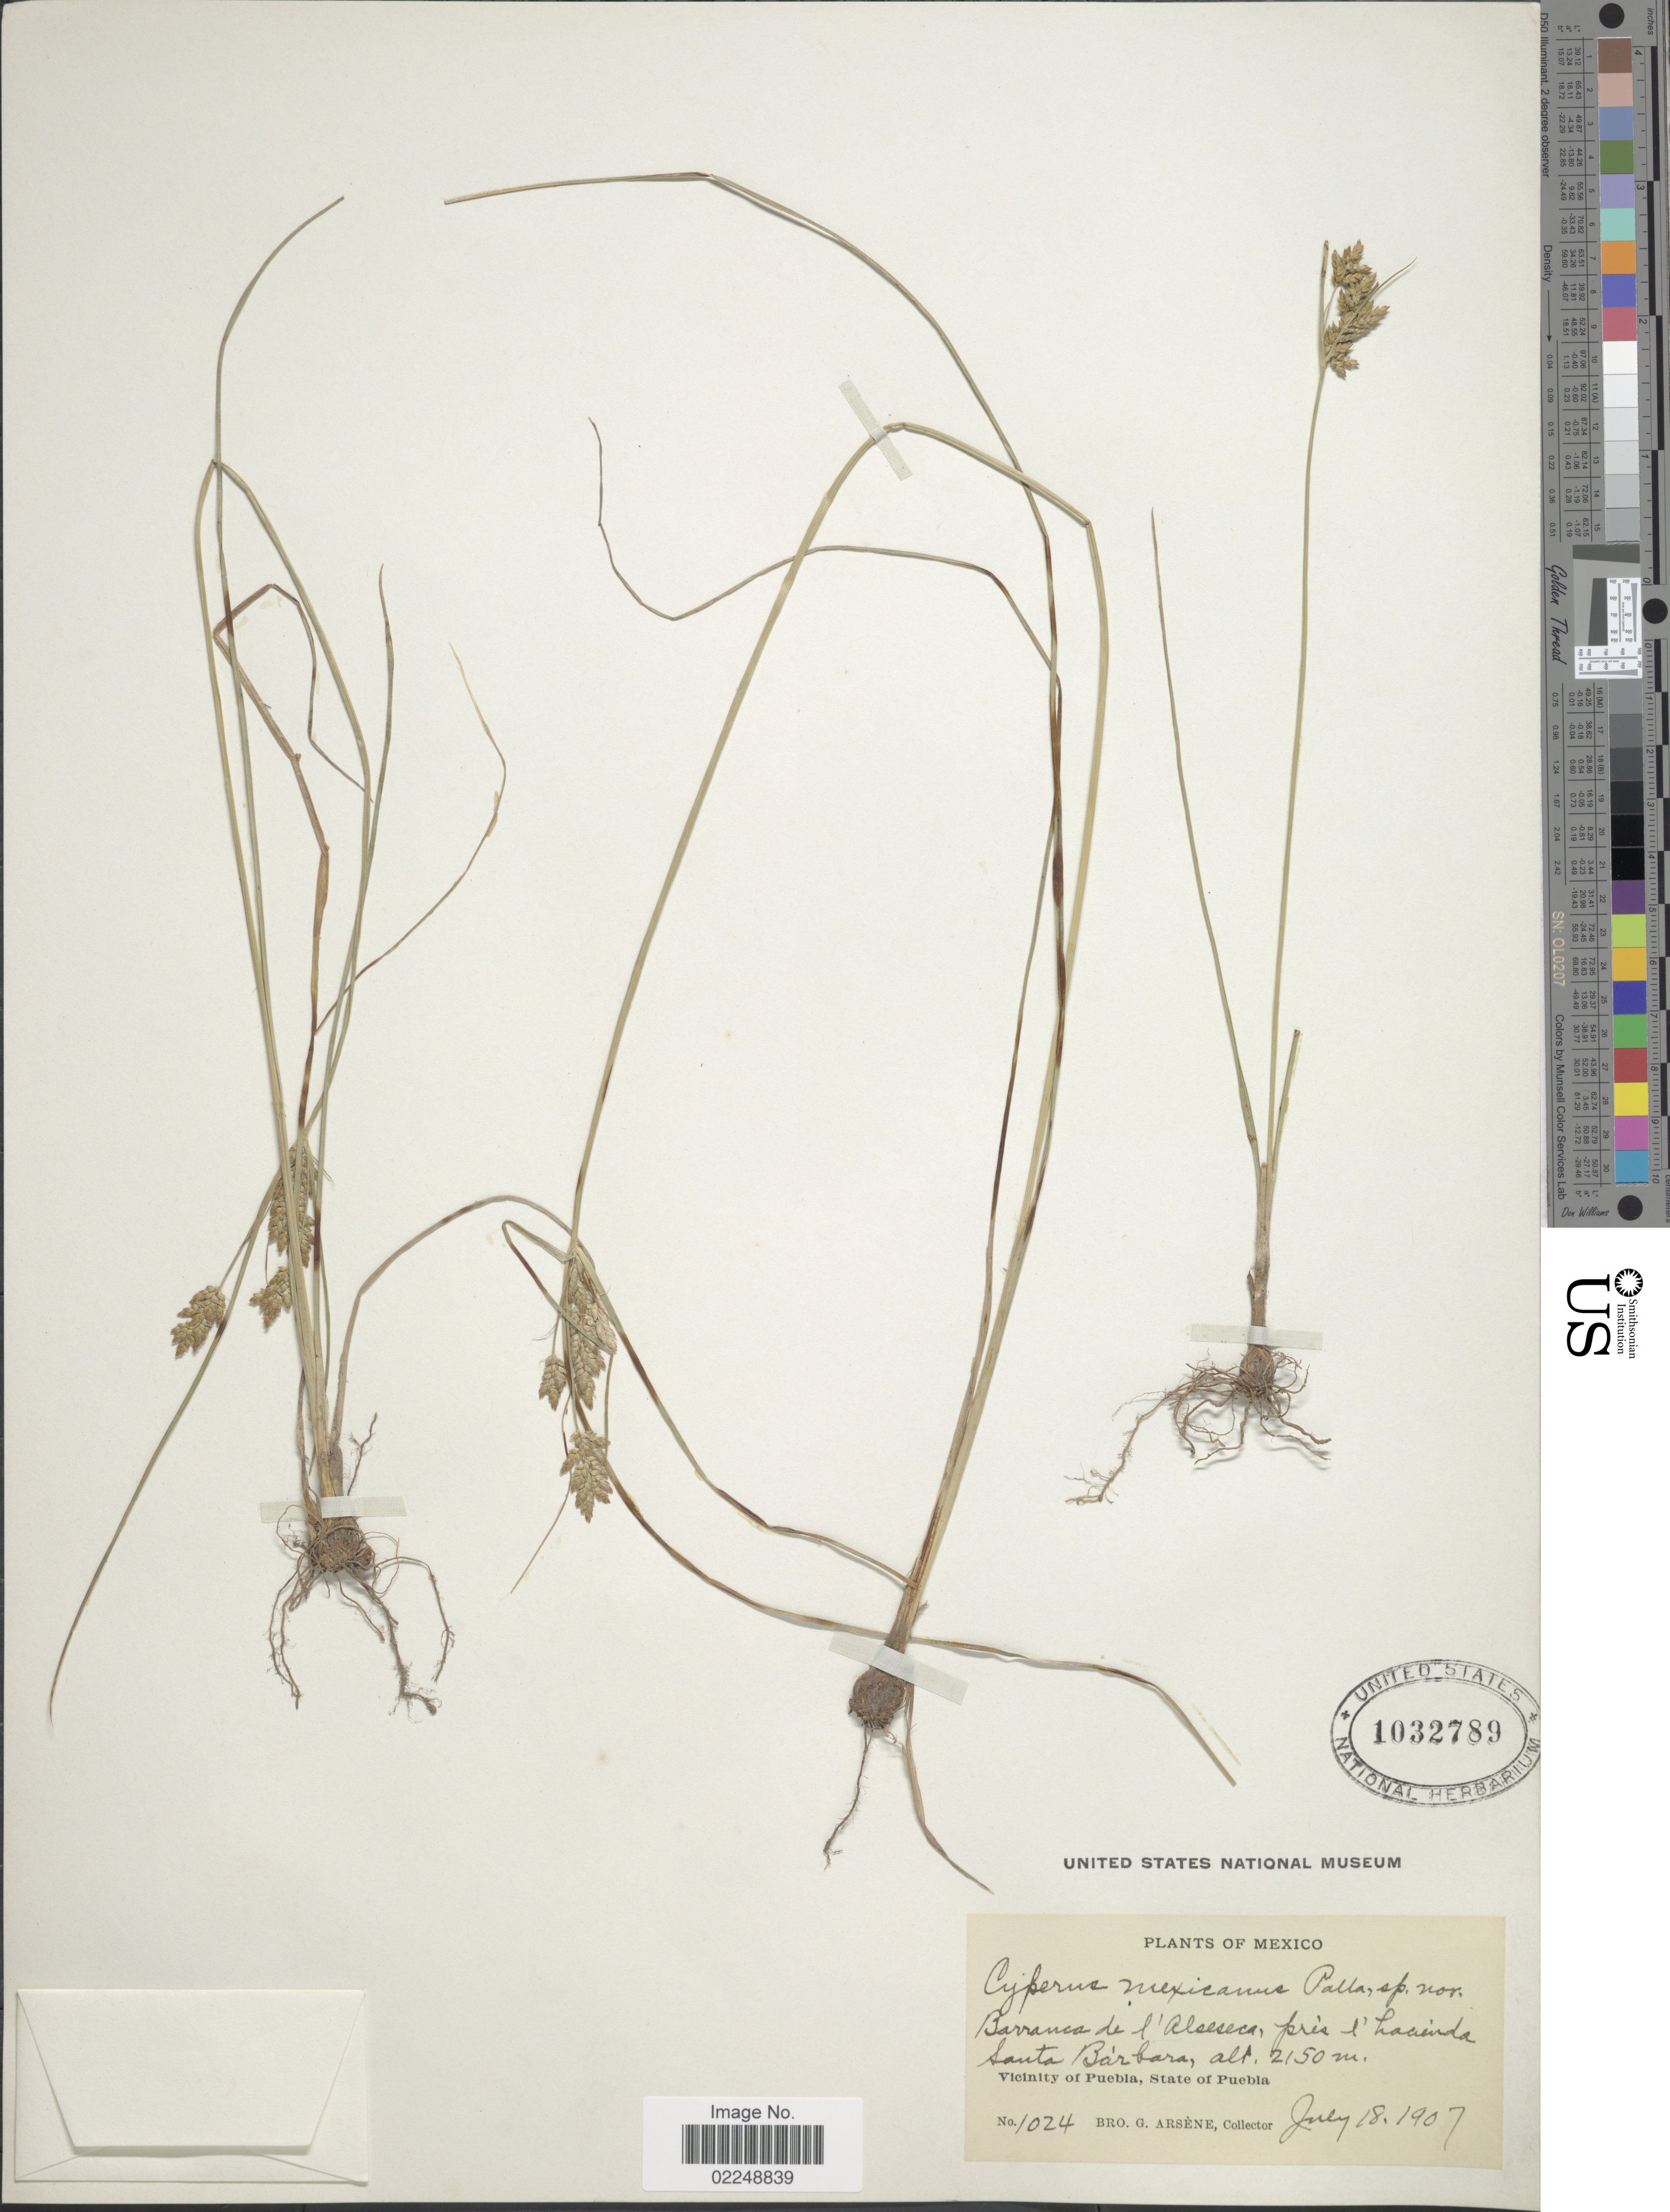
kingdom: Plantae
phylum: Tracheophyta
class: Liliopsida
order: Poales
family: Cyperaceae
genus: Cyperus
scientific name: Cyperus fendlerianus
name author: Boeckeler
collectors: Bro. G. Arsène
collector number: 1024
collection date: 1907-07-18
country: Mexico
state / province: Puebla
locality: Barranca de l'Alseseca, pres l'hacienda Santa Barbara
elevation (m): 2150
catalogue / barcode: US 1032789